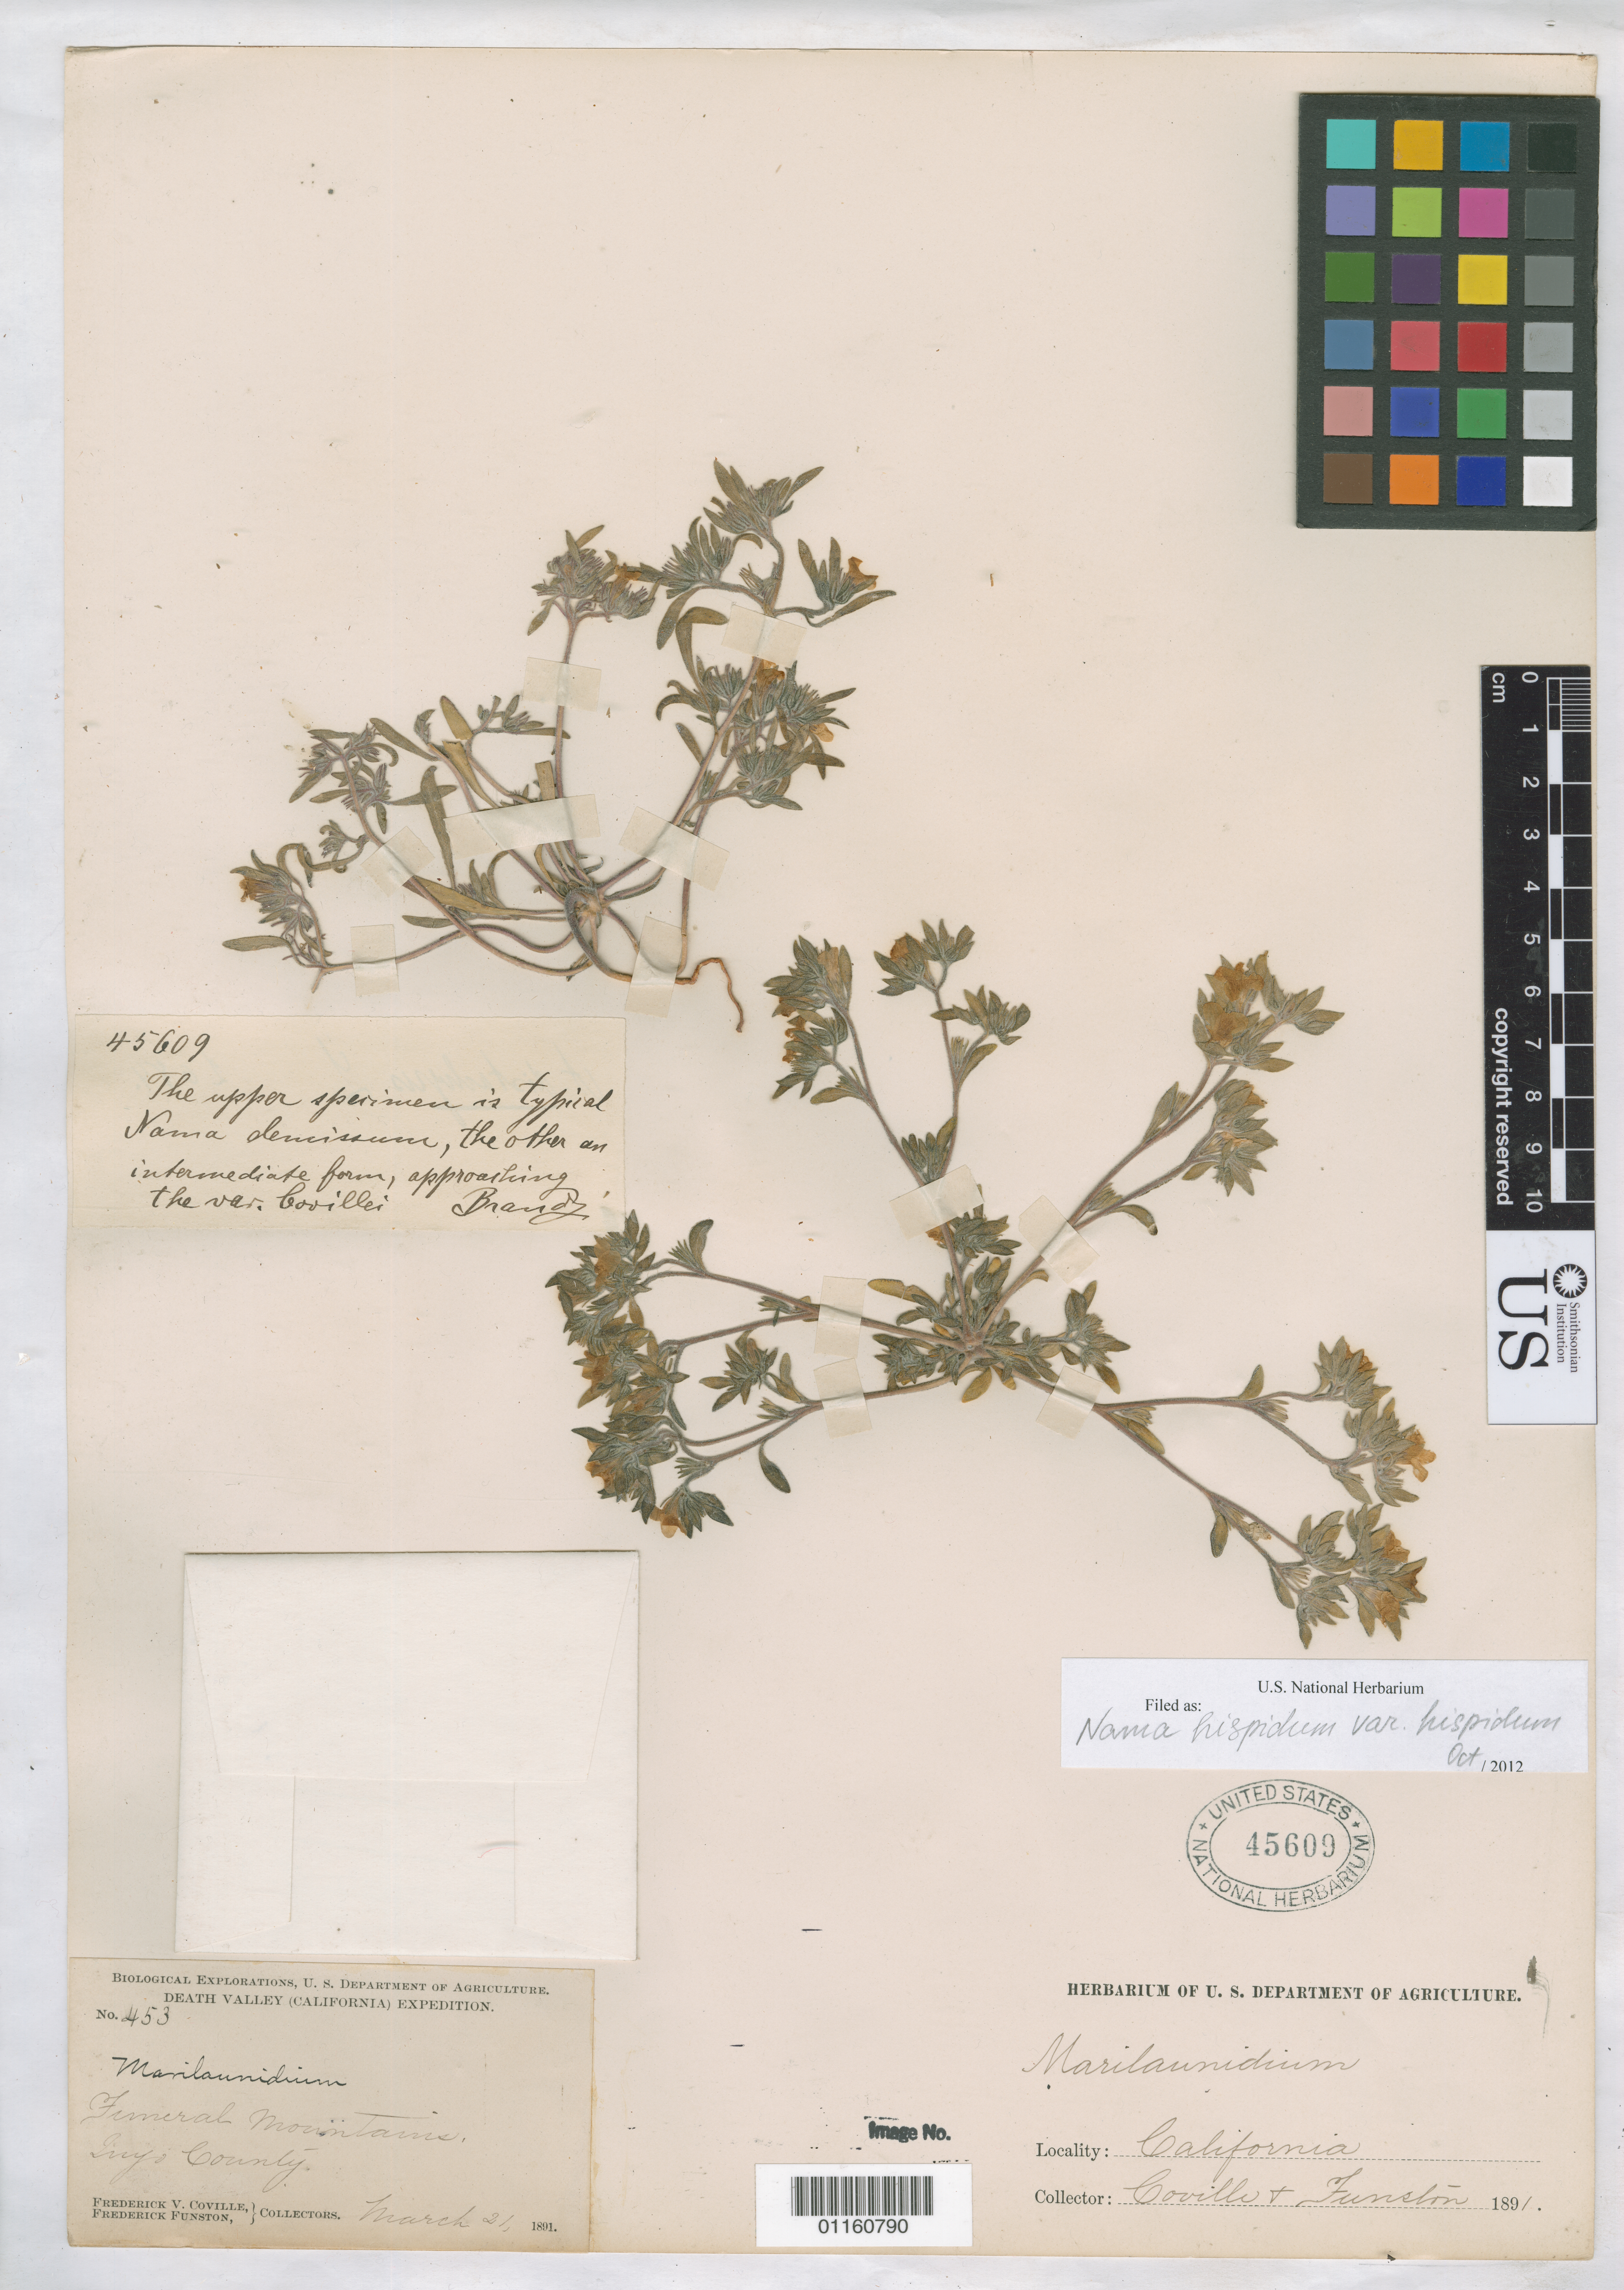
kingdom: Plantae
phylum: Tracheophyta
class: Magnoliopsida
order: Boraginales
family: Namaceae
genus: Nama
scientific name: Nama hispida var. hispida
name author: A. Gray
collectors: F. V. Coville & F. Funston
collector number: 453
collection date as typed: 21 Mar 1891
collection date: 1891-03-21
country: United States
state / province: California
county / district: Inyo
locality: Funeral Mountains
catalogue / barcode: US 45609